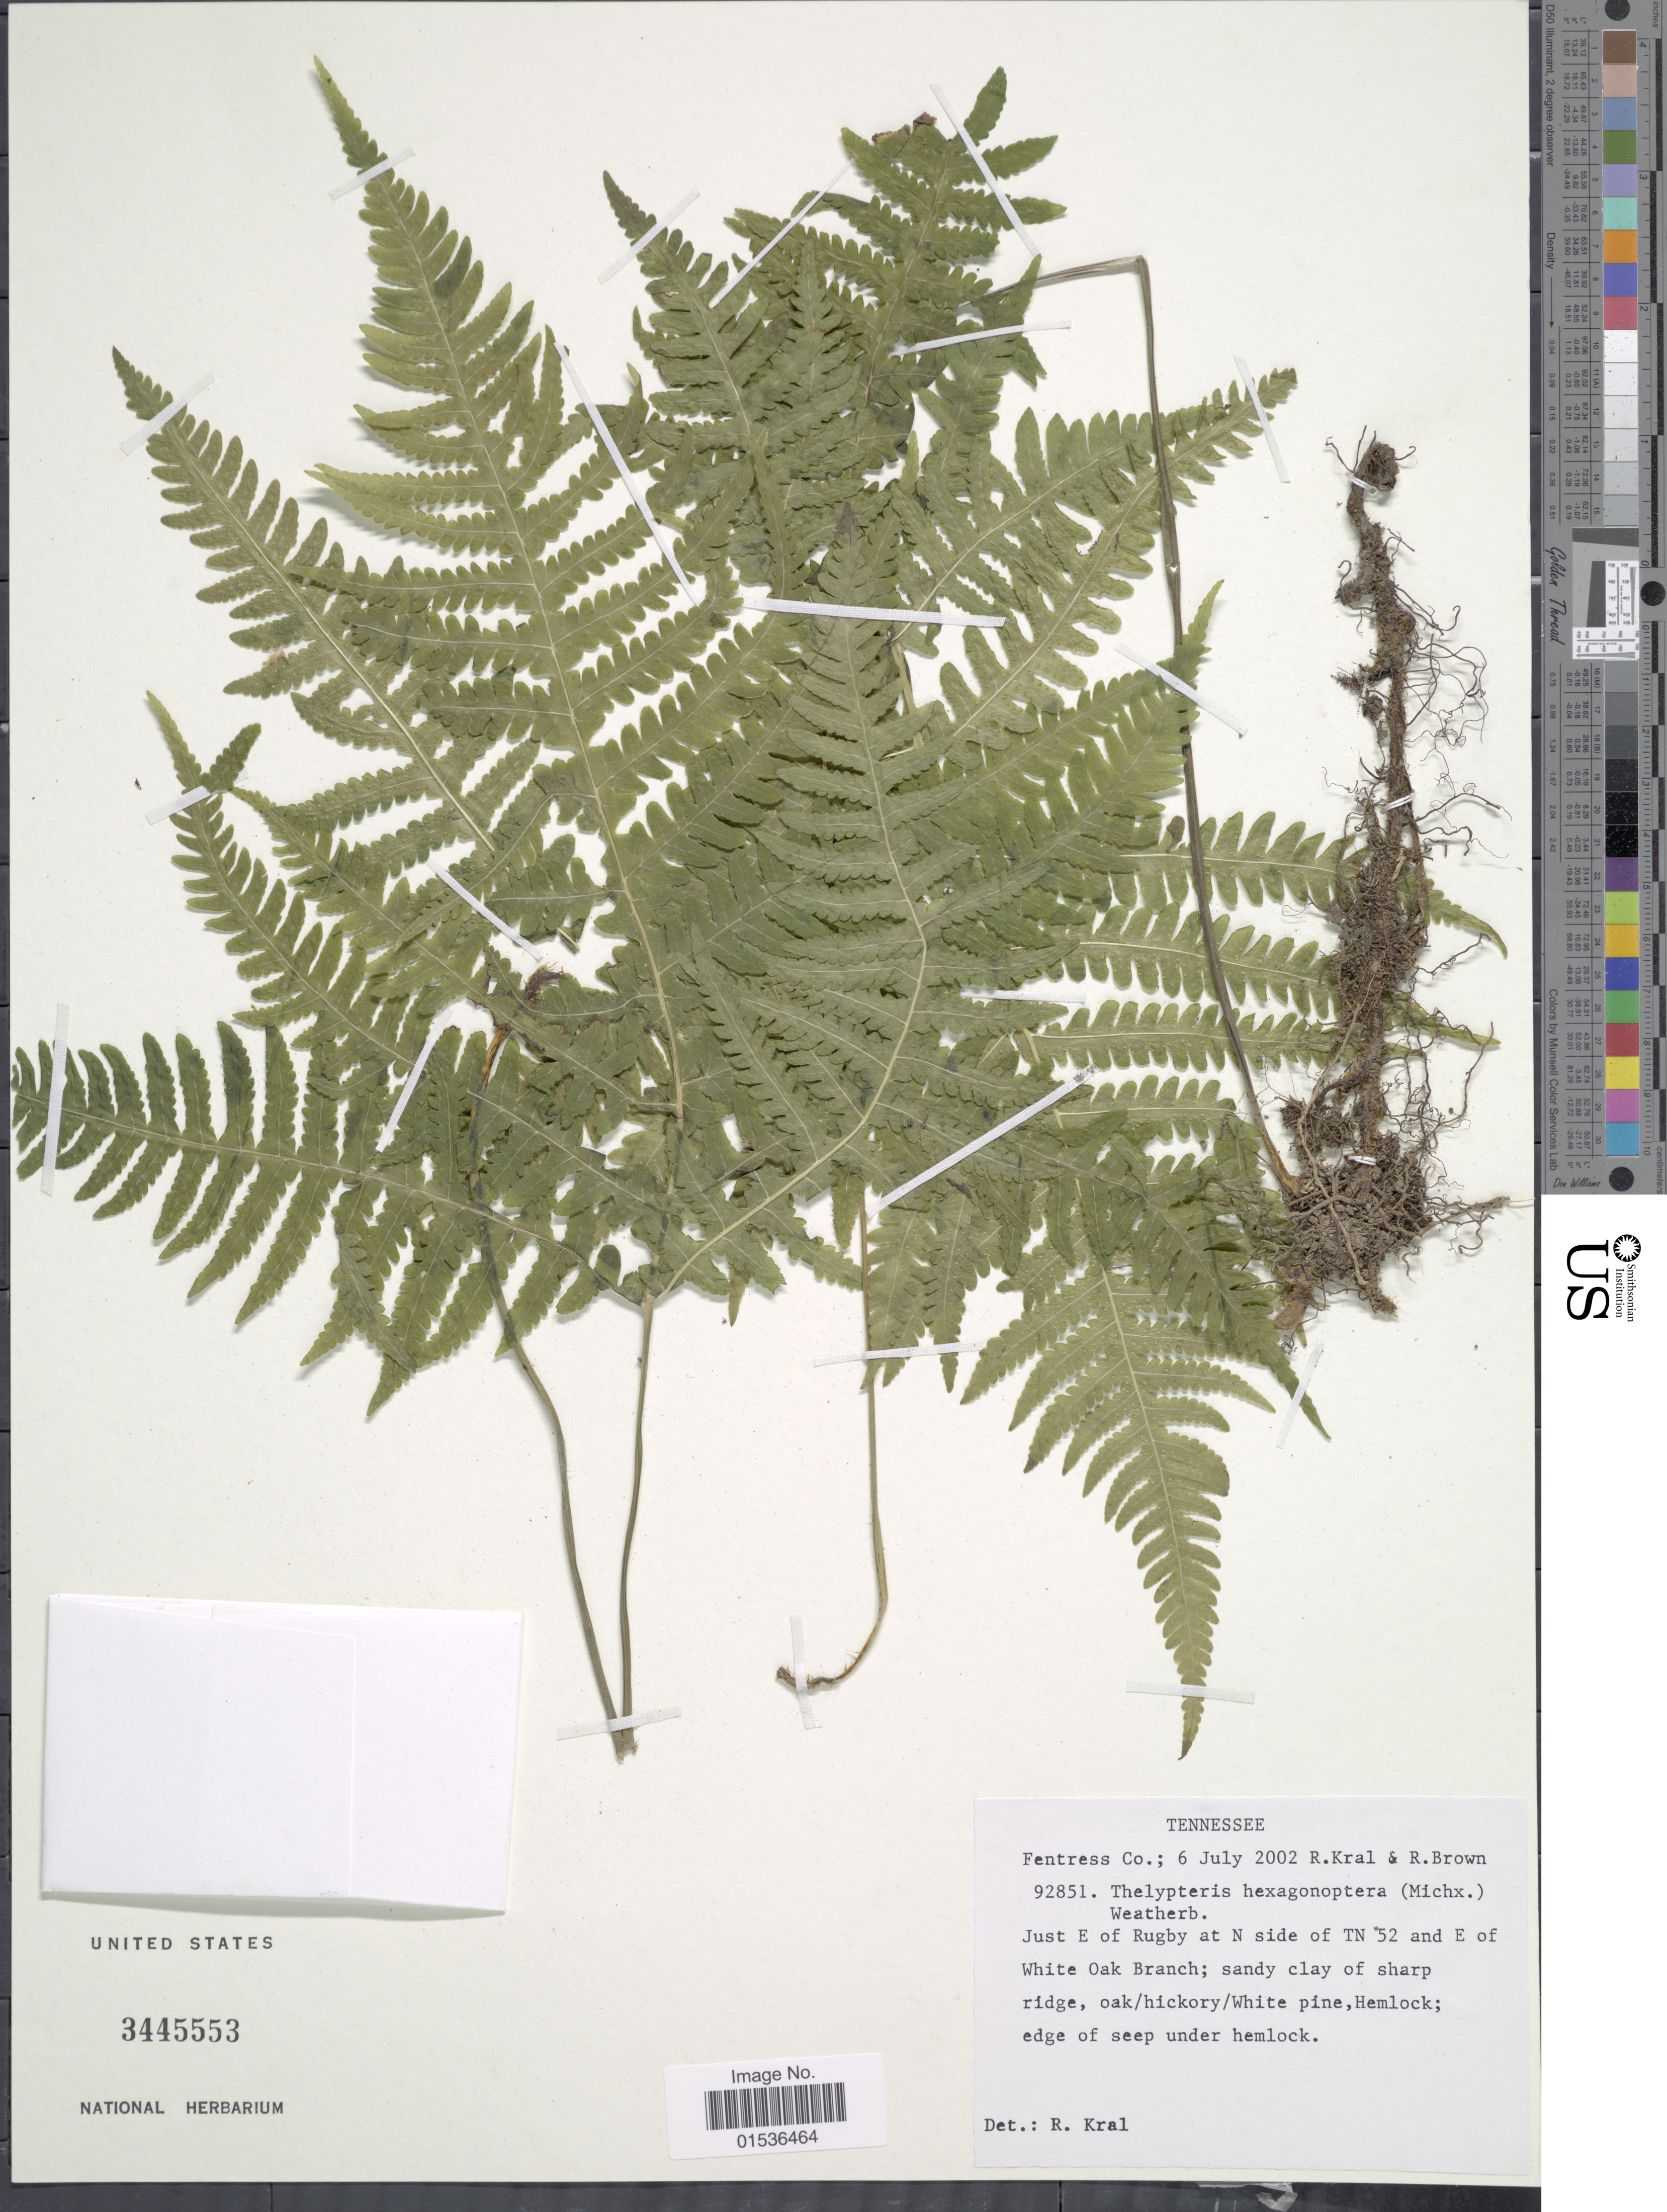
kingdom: Plantae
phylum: Tracheophyta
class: Polypodiopsida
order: Polypodiales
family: Thelypteridaceae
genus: Phegopteris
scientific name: Phegopteris hexagonoptera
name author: (Michx.) Fée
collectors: R. Kral & R. Brown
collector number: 92851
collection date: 2002-07-06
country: United States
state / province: Tennessee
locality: Tennessee, Just E of Rugby at N side of TN 52 and E of White Oak Branch,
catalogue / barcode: US 3445553